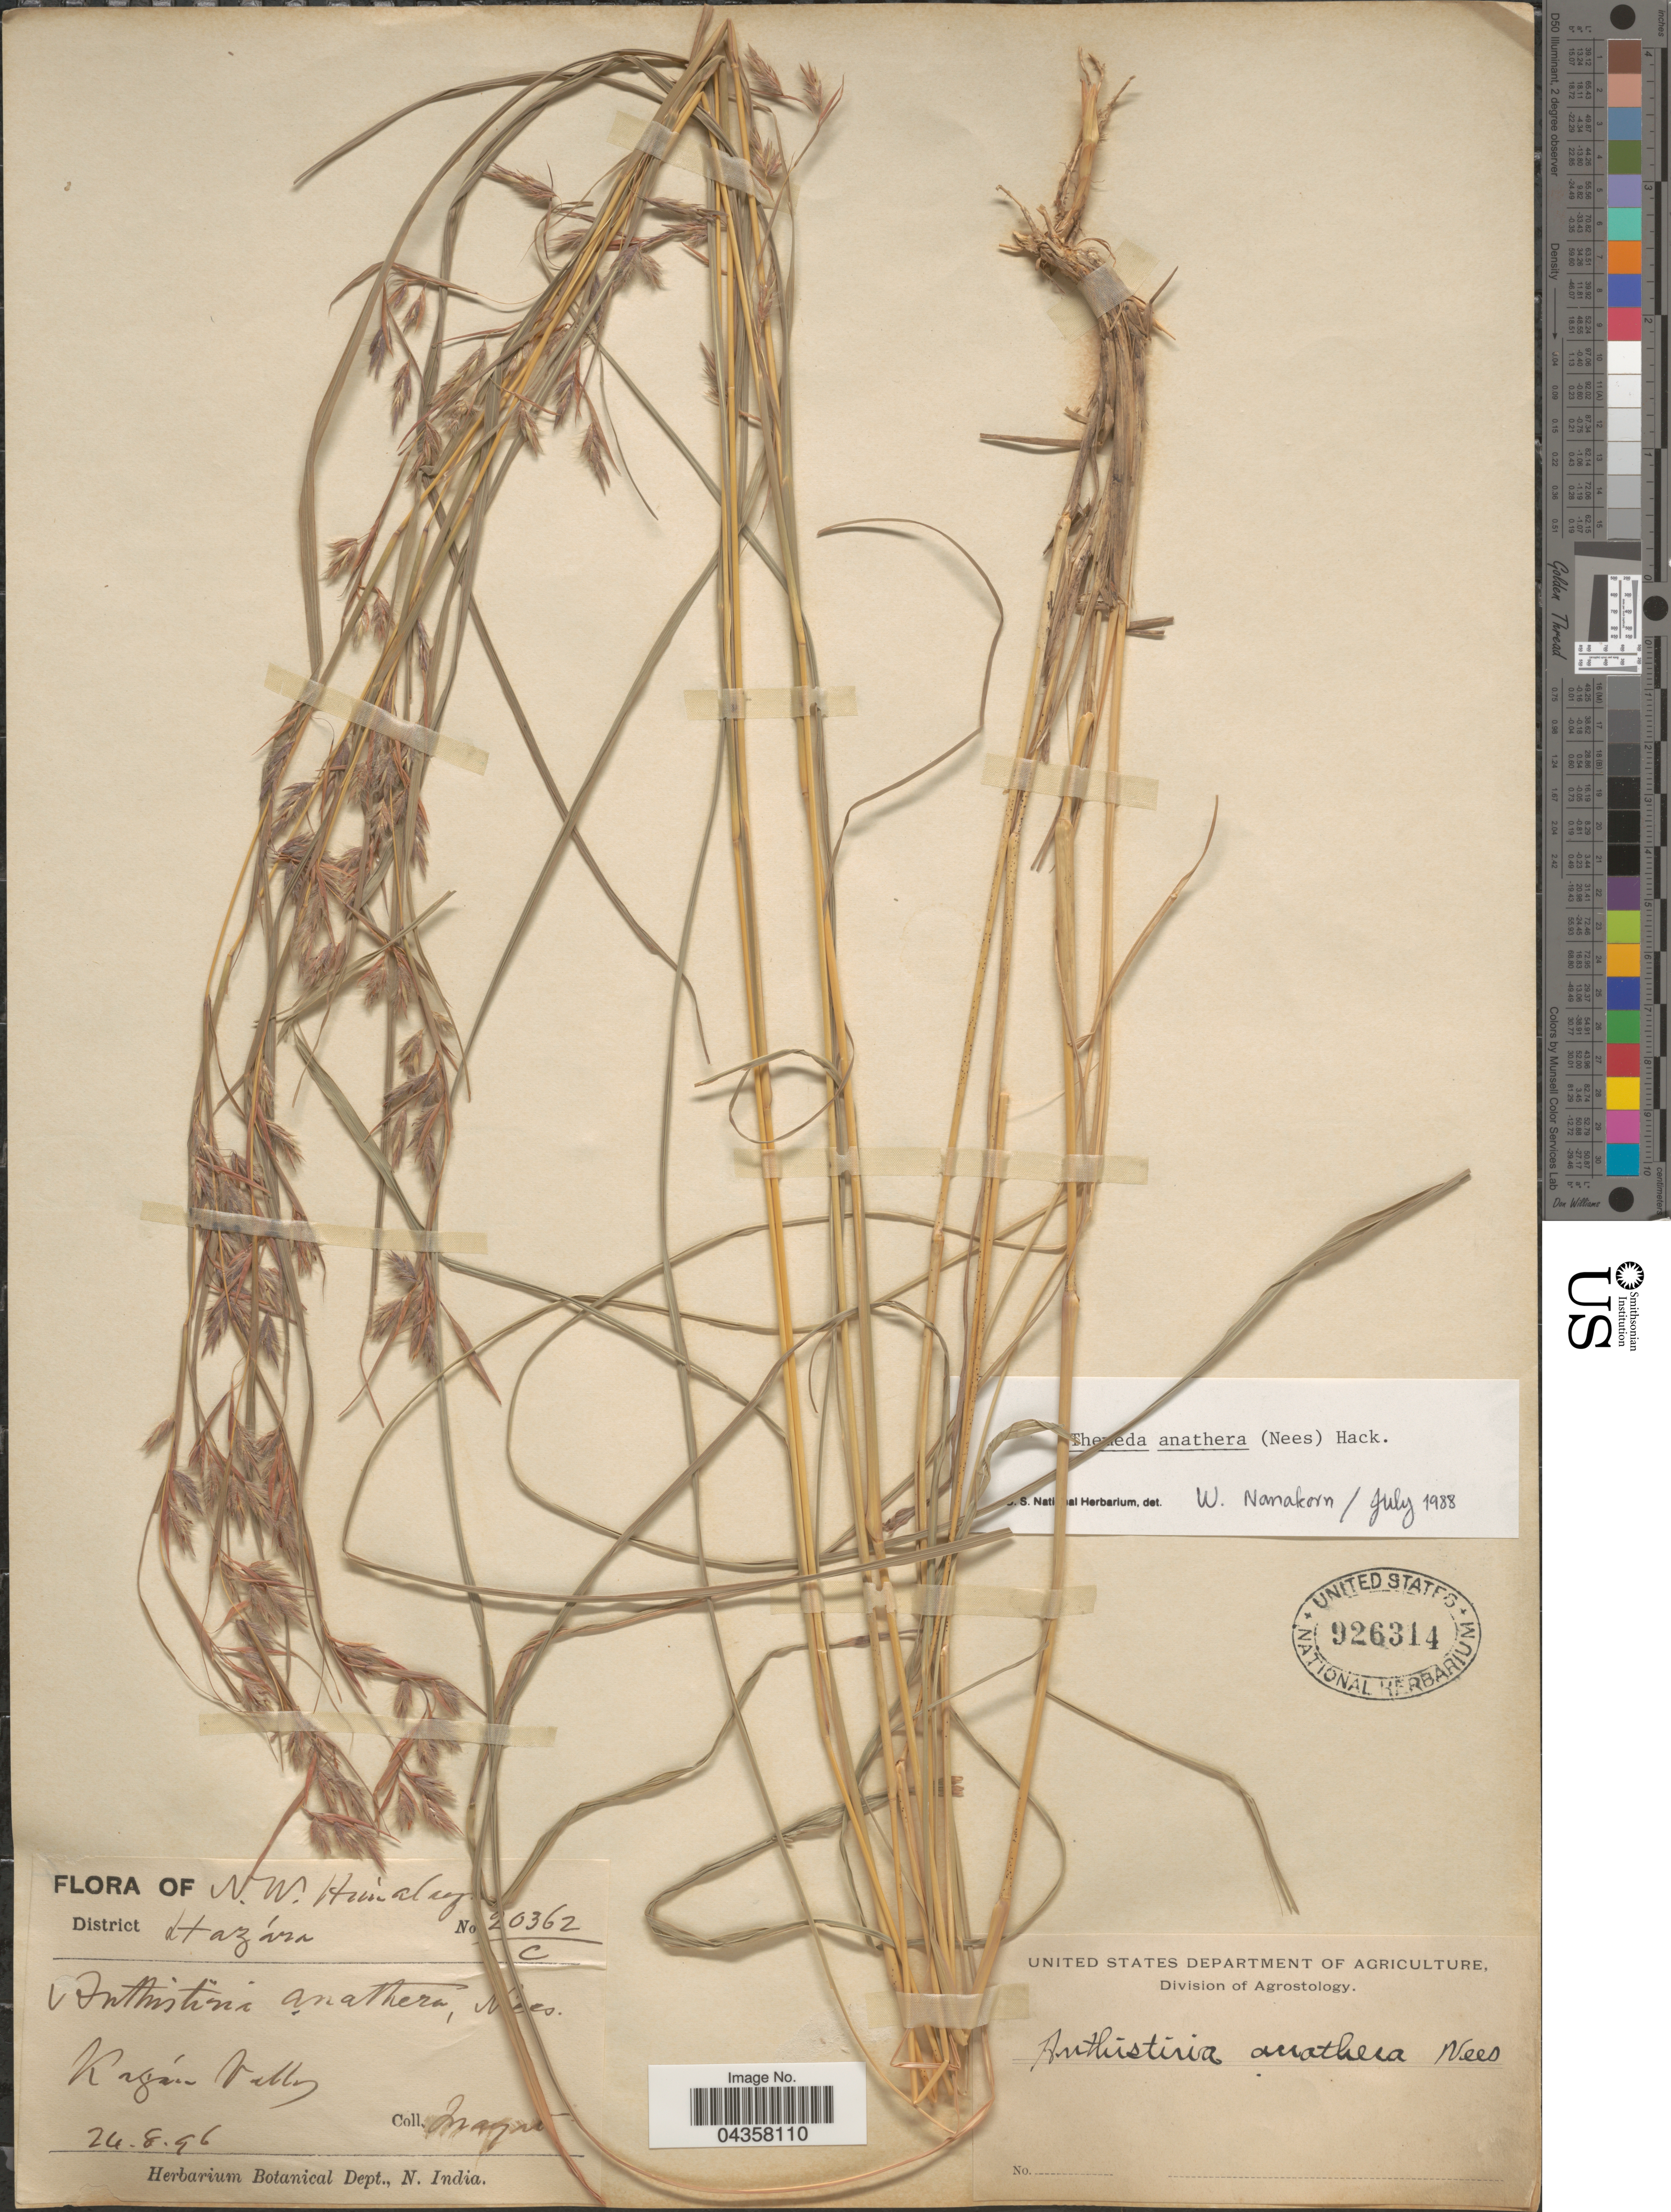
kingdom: Plantae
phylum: Tracheophyta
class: Liliopsida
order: Poales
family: Poaceae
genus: Themeda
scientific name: Themeda anathera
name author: (Nees) Hack.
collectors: -. Inayat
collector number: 20362/C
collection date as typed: Transcribed d/m/y: 24/8/96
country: Pakistan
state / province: Khyber Pakhtunkhwa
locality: N.W. Himalaya. District Hazára. Kagán Valley.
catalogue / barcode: US 926314